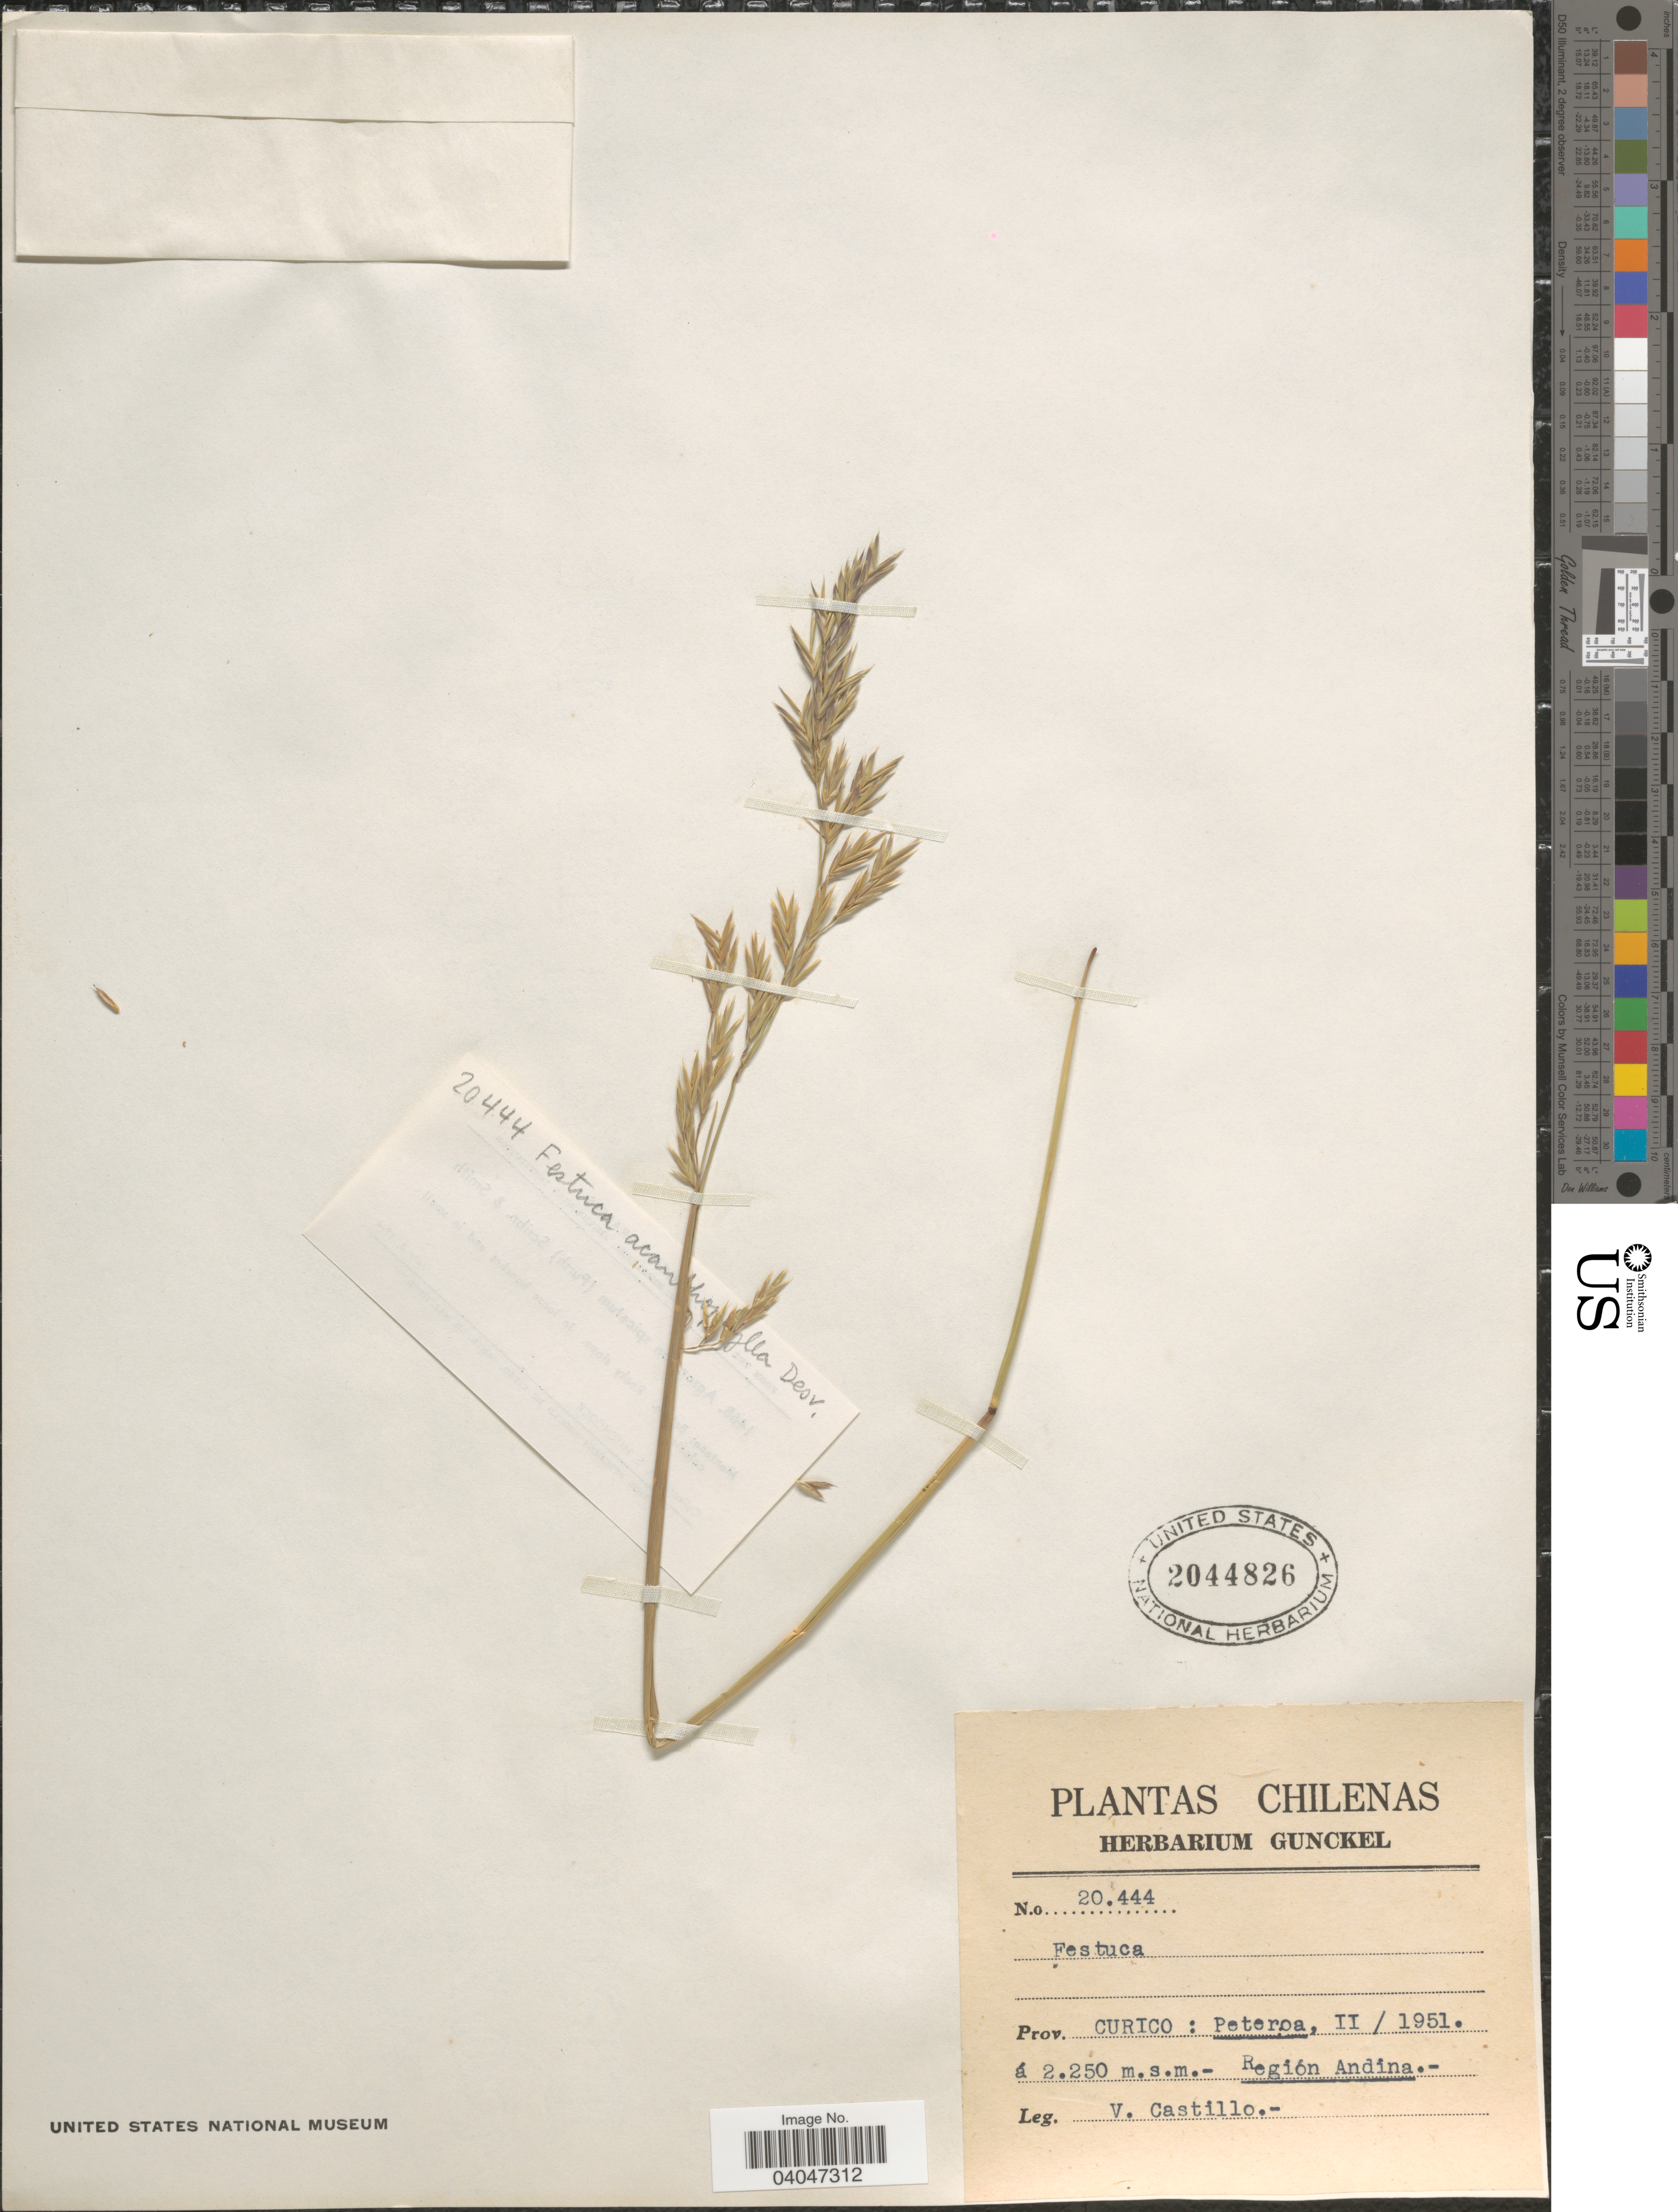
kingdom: Plantae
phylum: Tracheophyta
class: Liliopsida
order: Poales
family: Poaceae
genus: Festuca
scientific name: Festuca acanthophylla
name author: É. Desv.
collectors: V. Castillo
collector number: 20444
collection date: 1951-02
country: Chile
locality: Prov. Curico: Peteroa. Región Andina.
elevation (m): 2250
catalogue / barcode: US 2044826